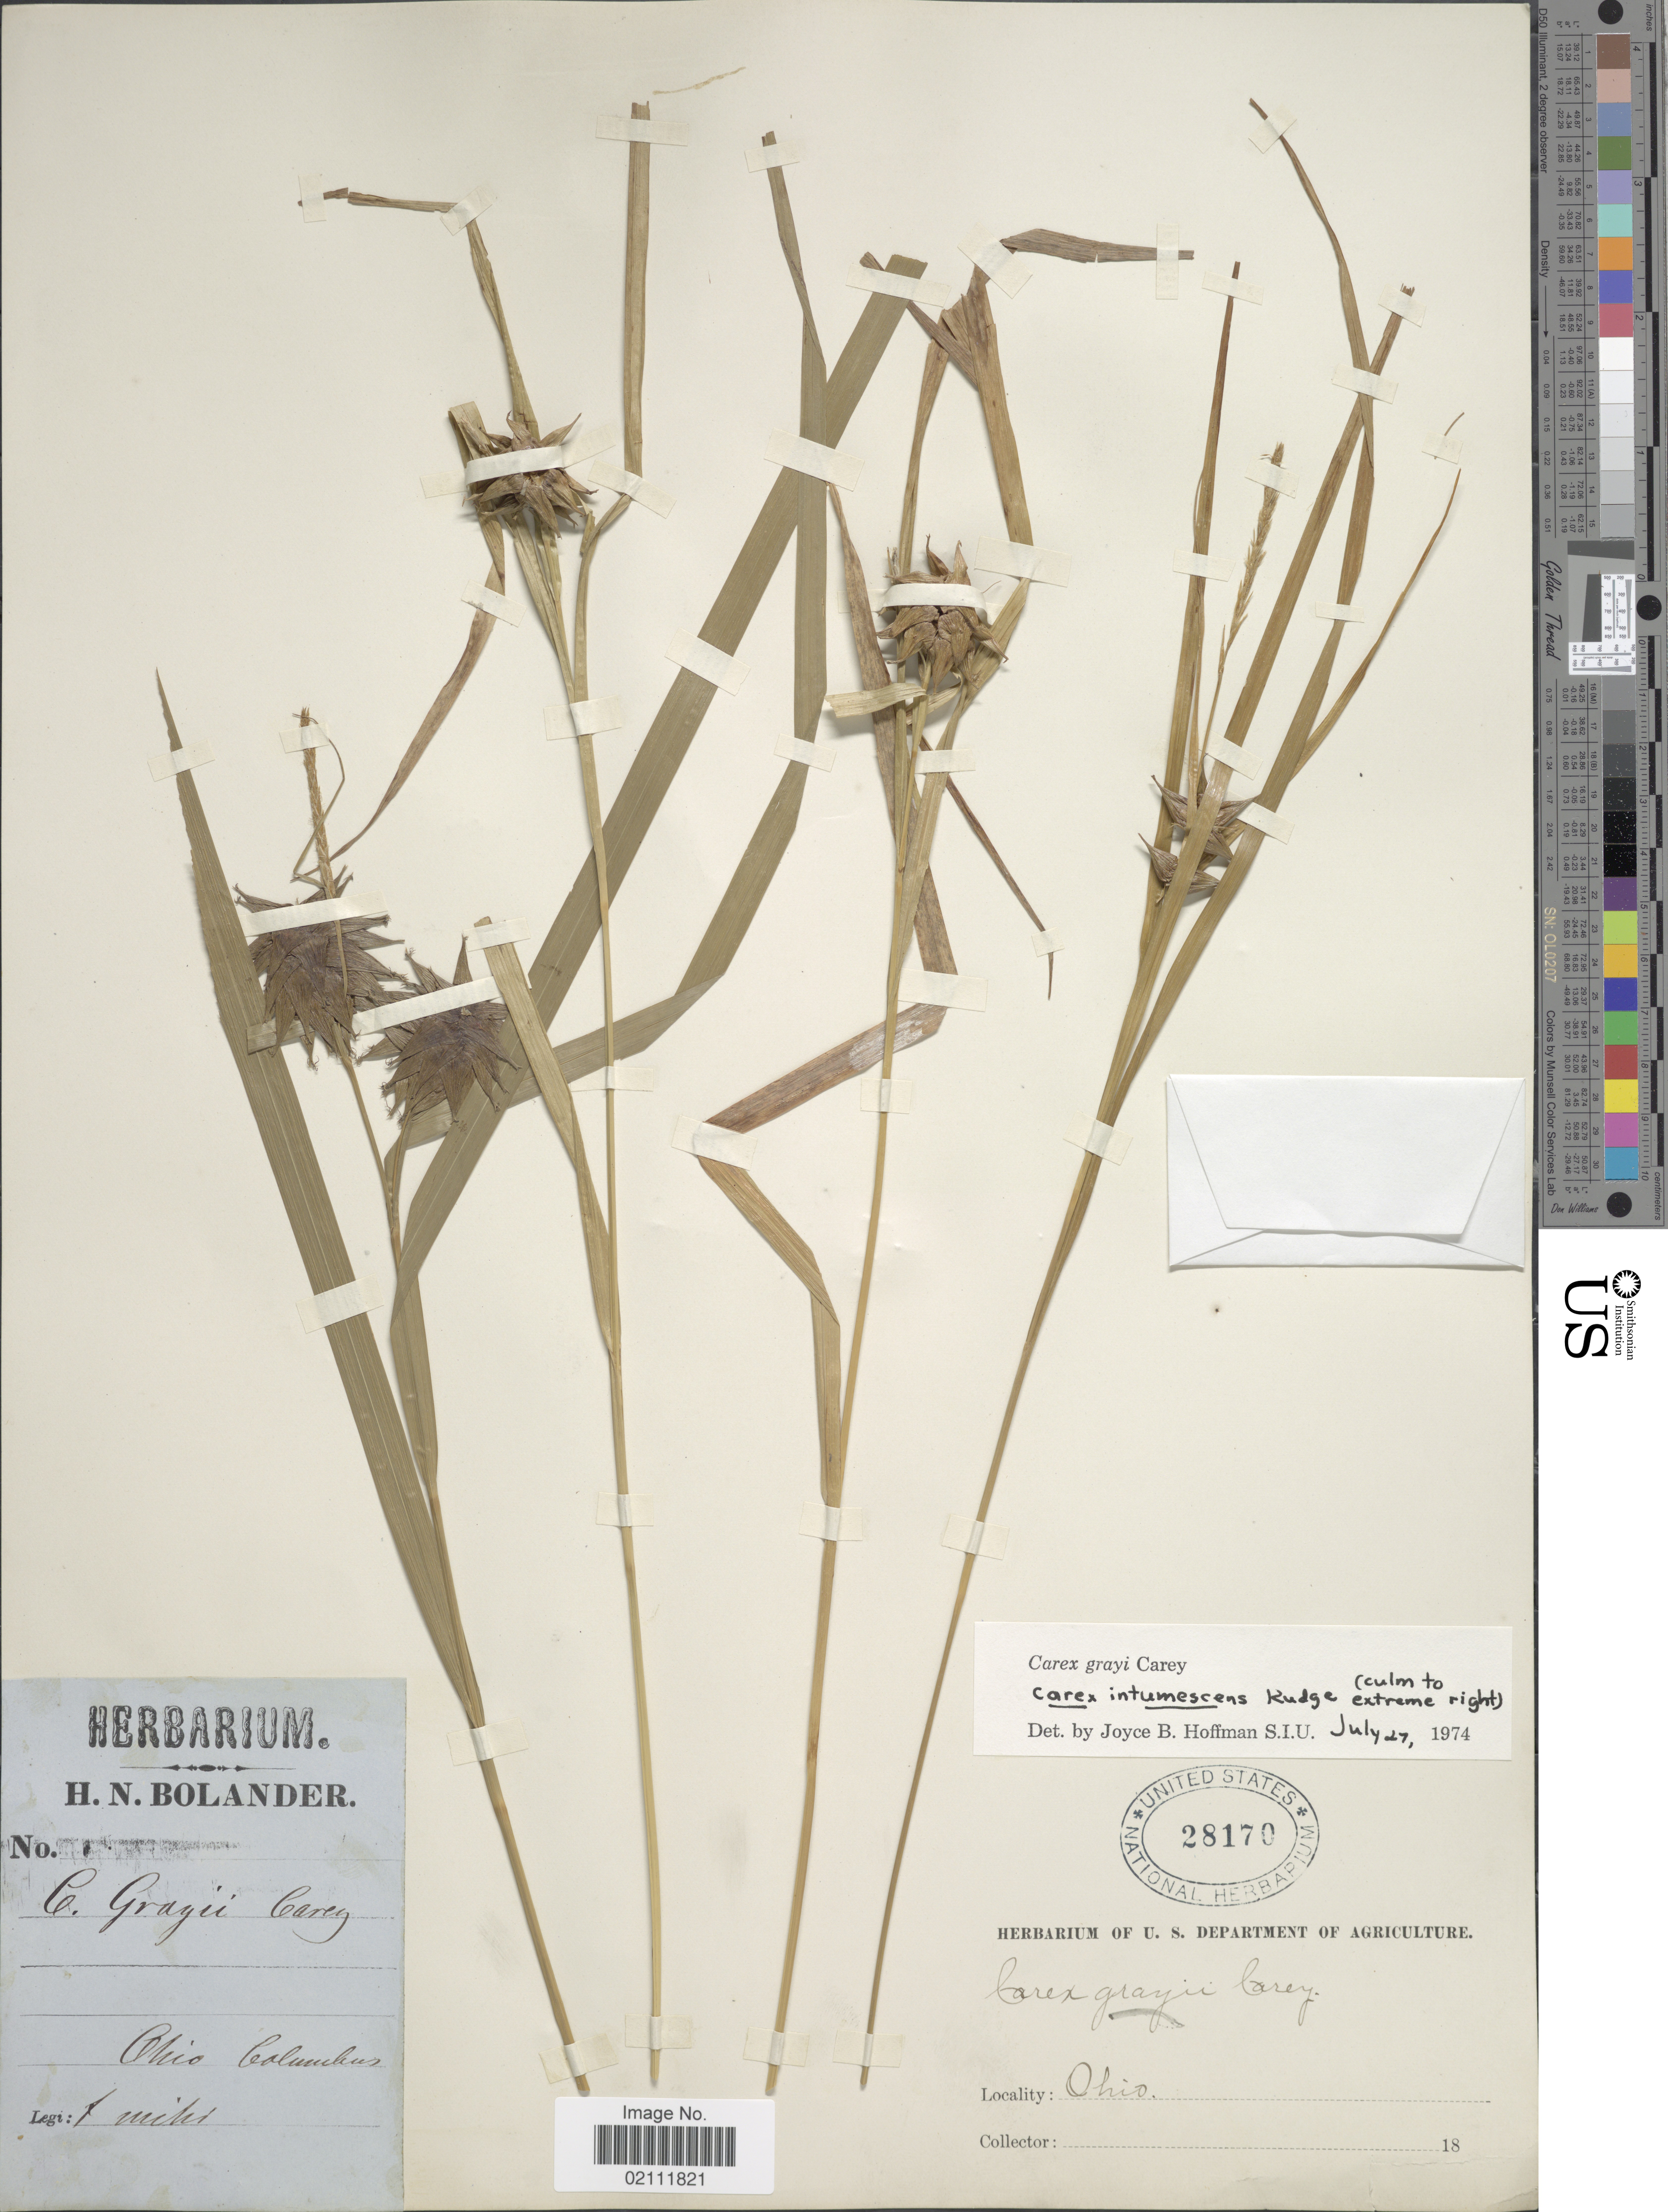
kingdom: Plantae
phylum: Tracheophyta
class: Liliopsida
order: Poales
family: Cyperaceae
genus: Carex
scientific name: Carex grayi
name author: J. Carey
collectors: H. Bolander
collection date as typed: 18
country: United States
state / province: Ohio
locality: Columbus.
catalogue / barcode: US 28170